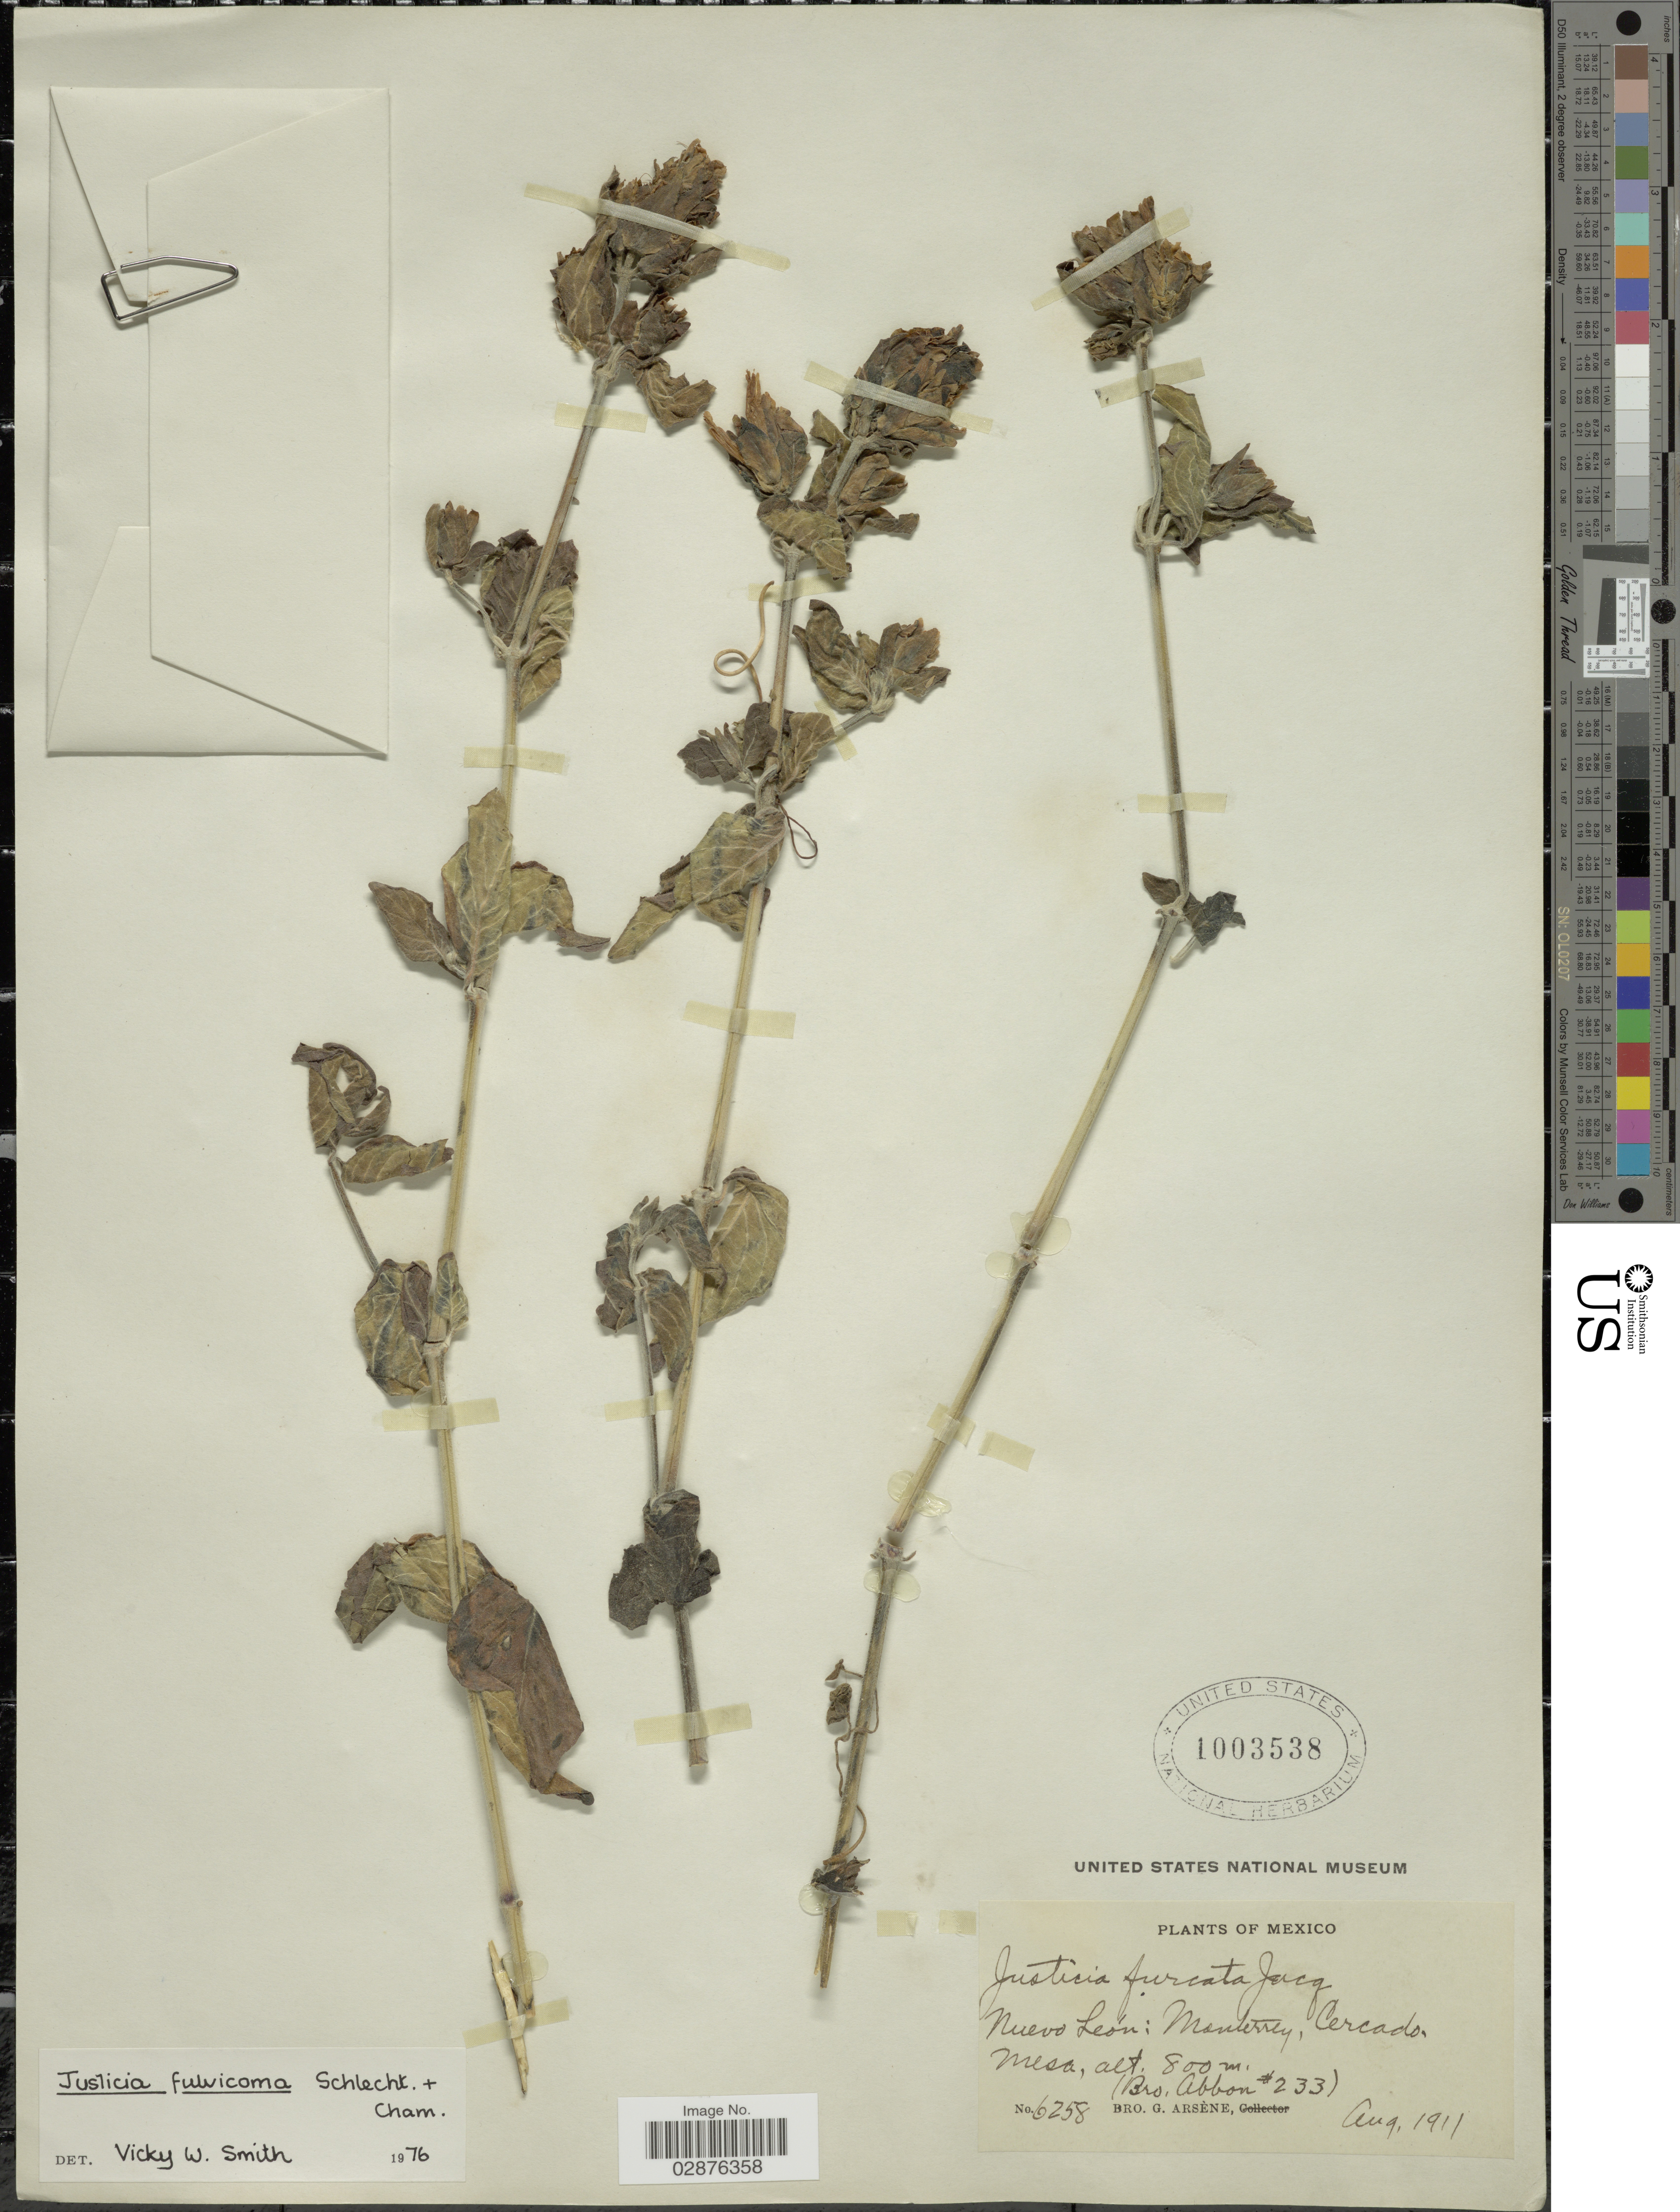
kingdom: Plantae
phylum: Tracheophyta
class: Magnoliopsida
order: Lamiales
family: Acanthaceae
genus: Justicia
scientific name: Justicia fulvicoma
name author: Schltdl. & Cham.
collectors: Bro. G. Arsène & Bro. Abbon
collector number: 6258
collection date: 1911-08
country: Mexico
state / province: Nuevo León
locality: Monterrey, Cercado Mesa.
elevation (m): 800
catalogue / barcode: US 1003538